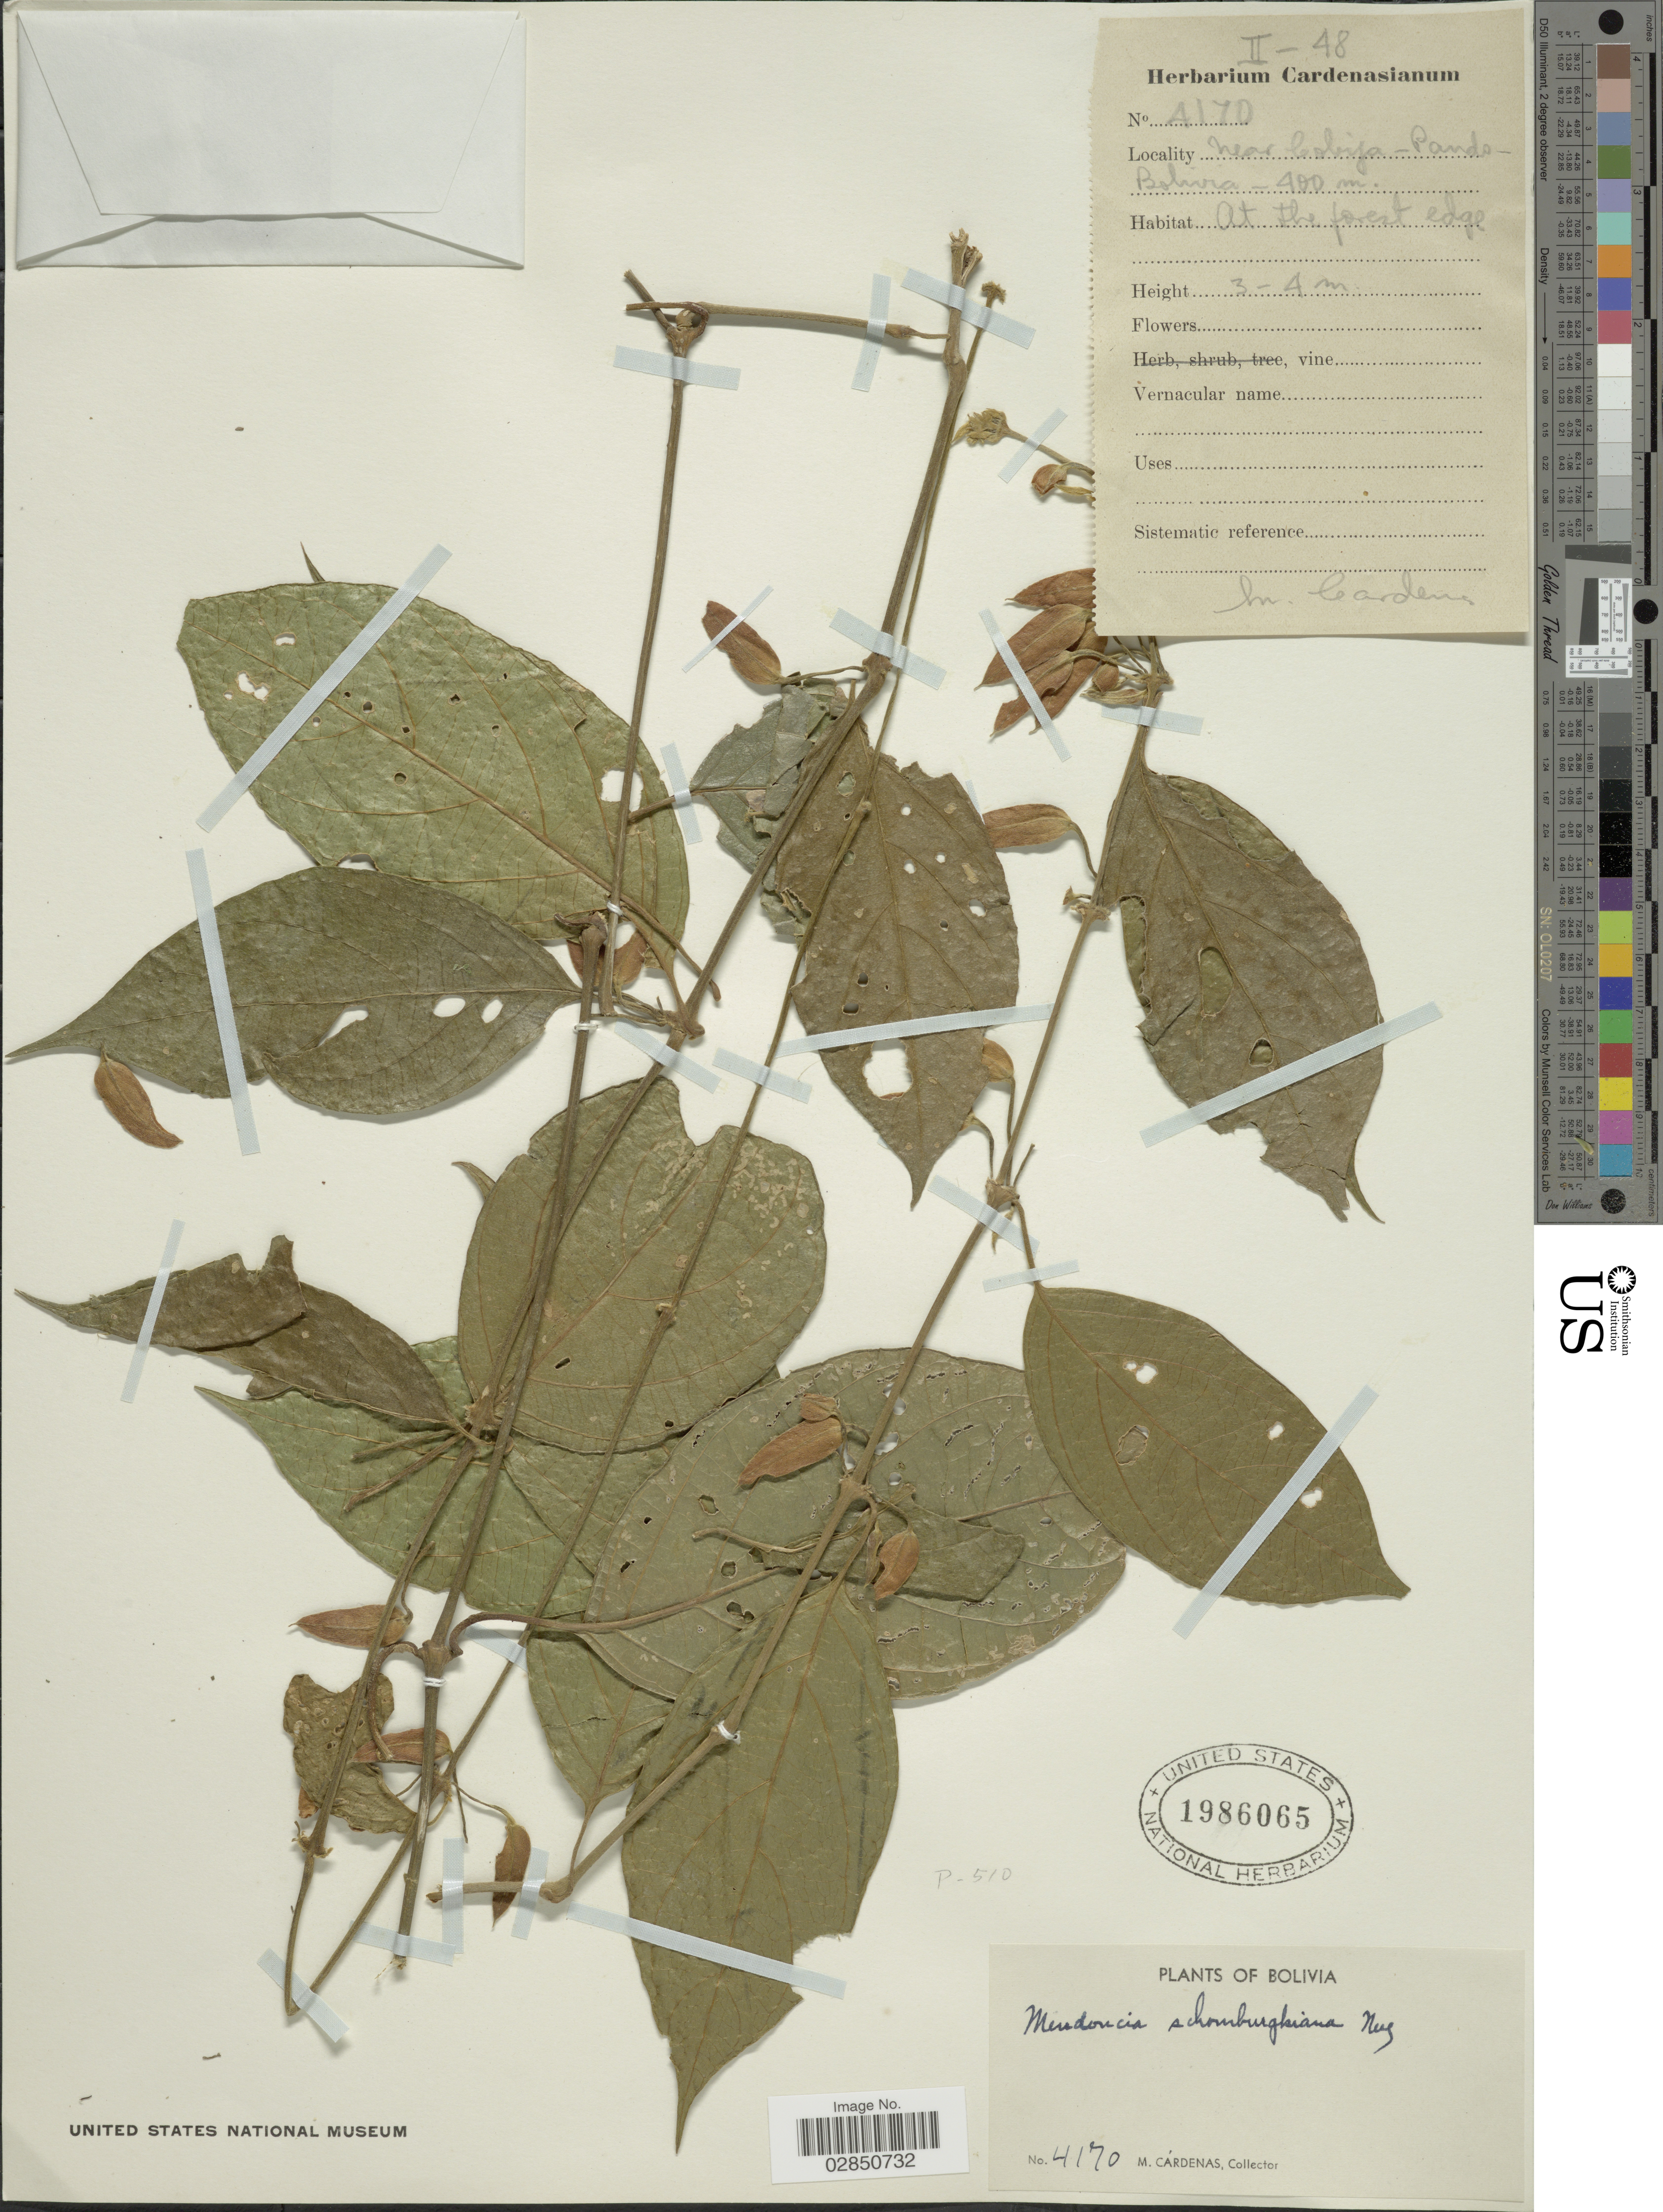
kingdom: Plantae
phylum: Tracheophyta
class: Magnoliopsida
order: Lamiales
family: Acanthaceae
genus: Mendoncia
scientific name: Mendoncia aspera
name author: (Ruiz & Pav.) Nees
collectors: M. Cárdenas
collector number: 4170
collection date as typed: Transcribed d/m/y: /2/48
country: Bolivia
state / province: Pando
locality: Near Cobiza.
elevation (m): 400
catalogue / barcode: US 1986065